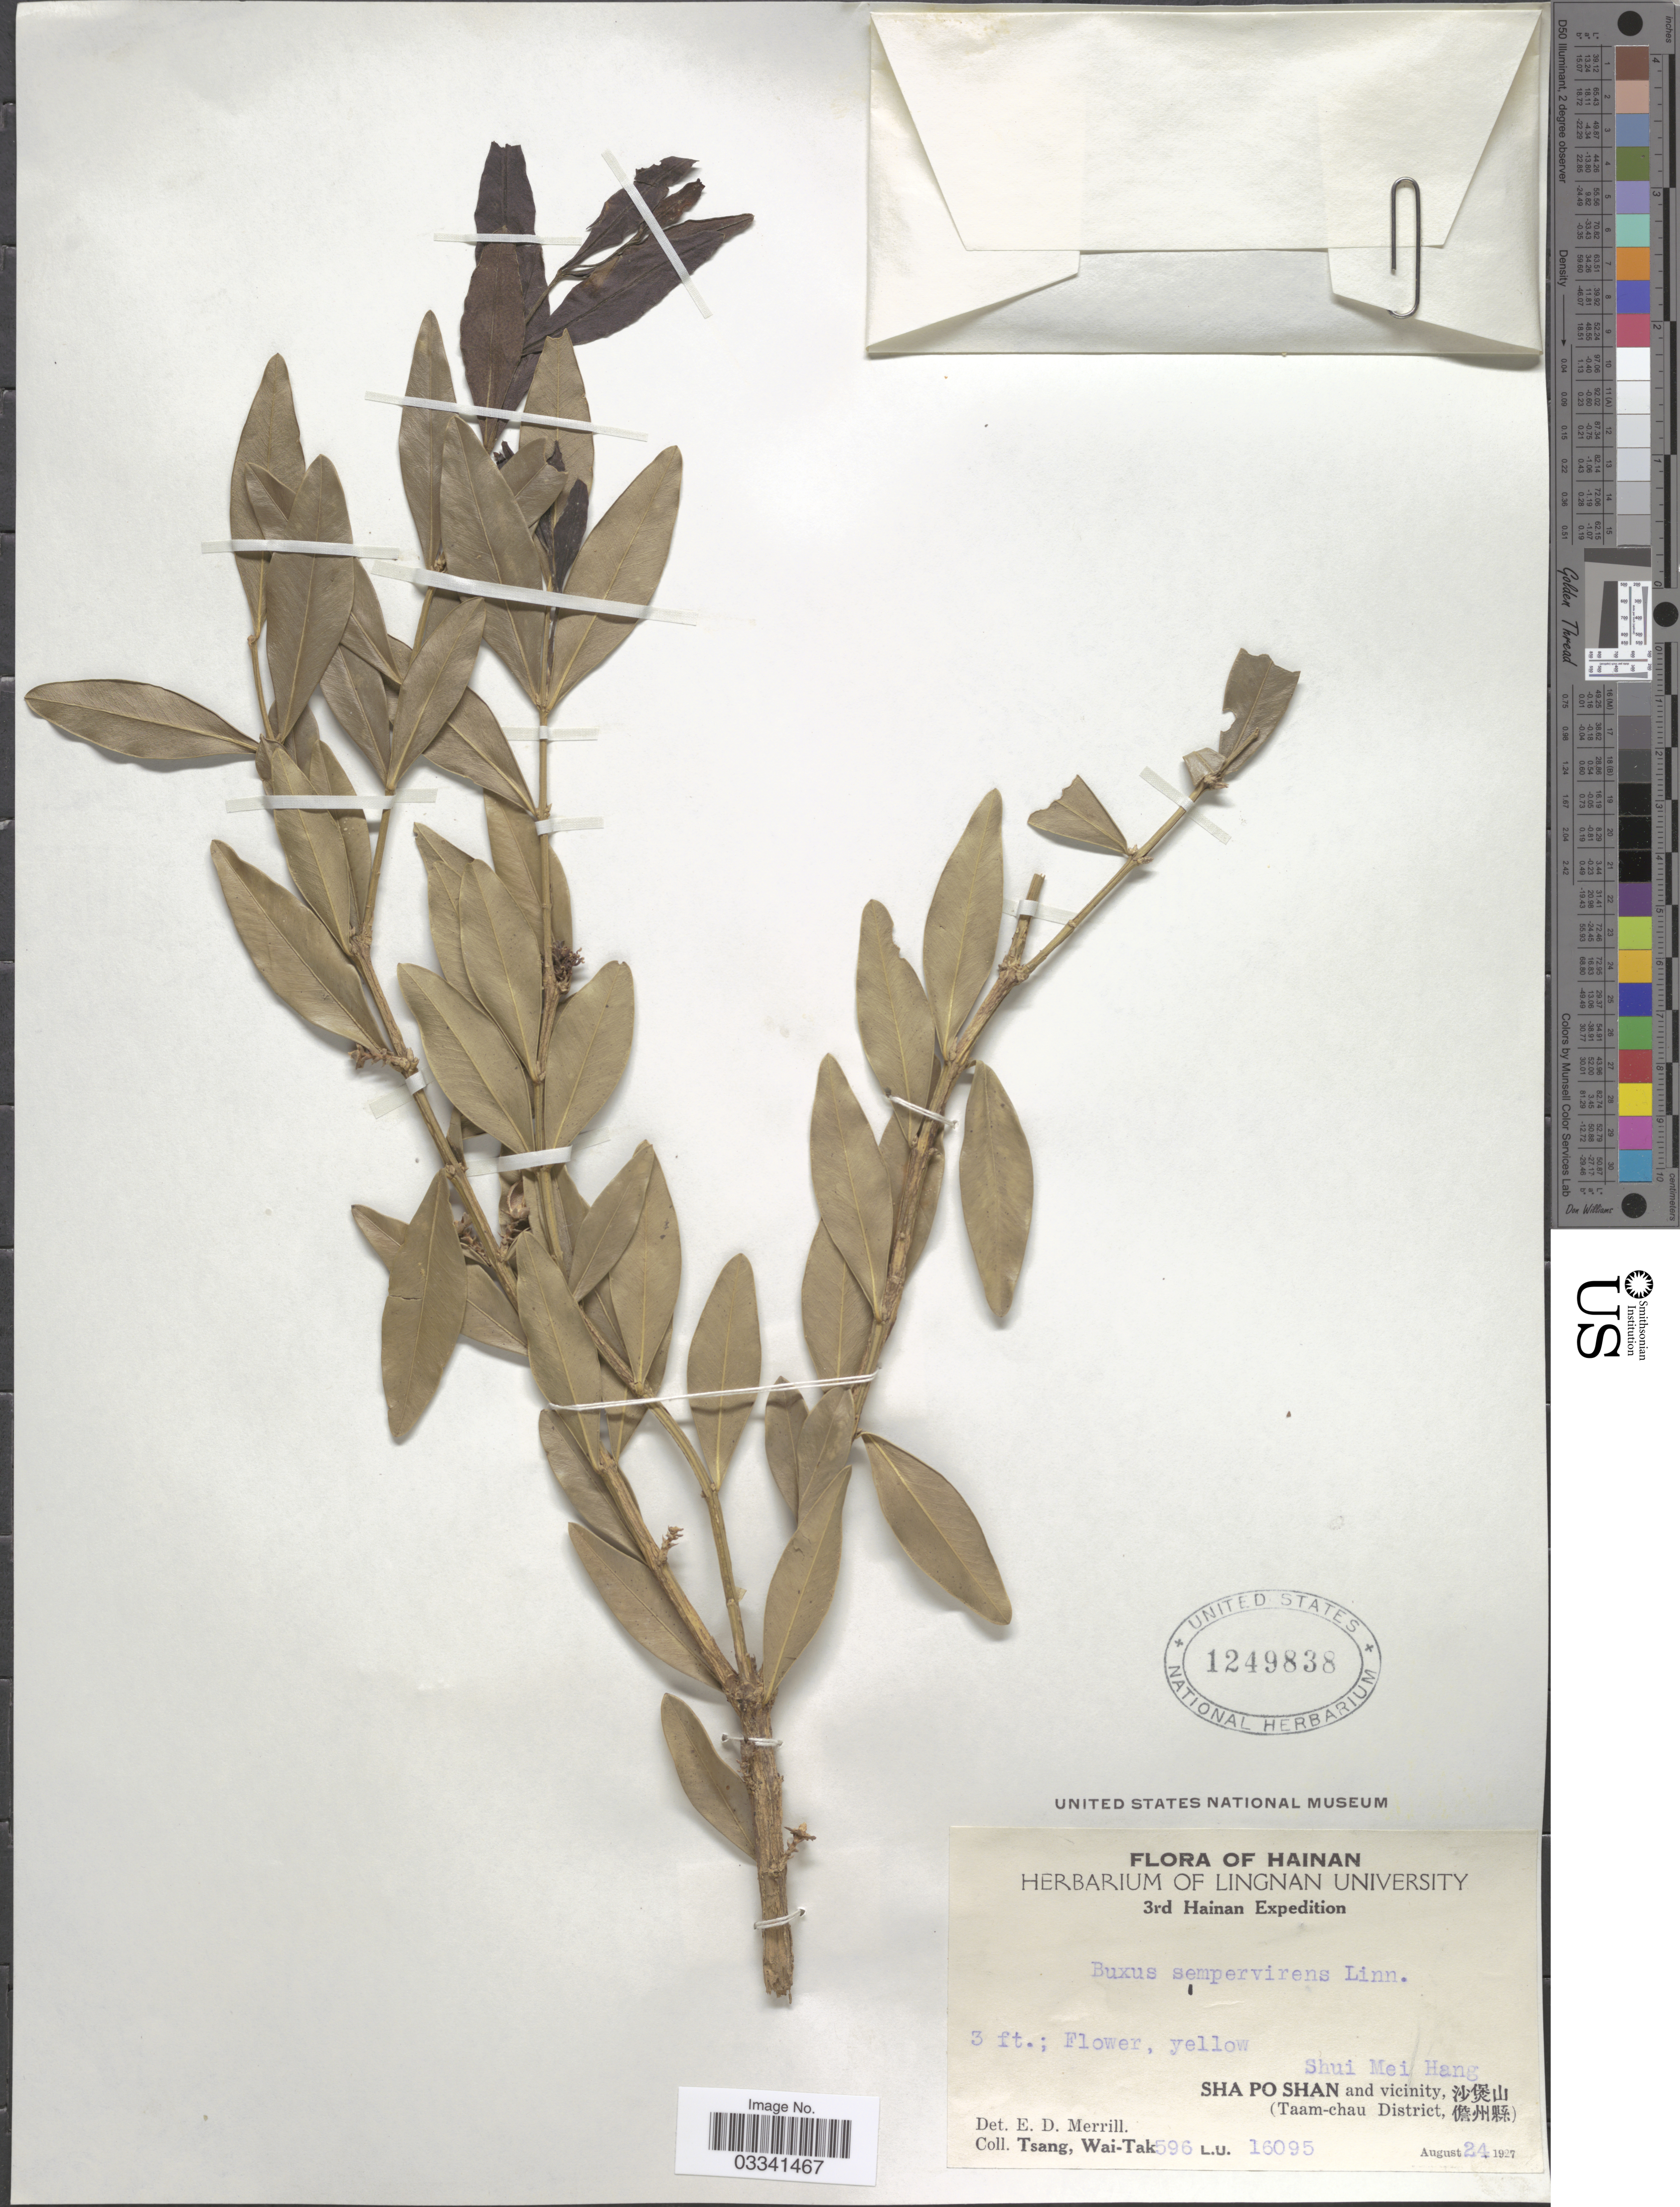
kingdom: Plantae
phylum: Tracheophyta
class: Magnoliopsida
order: Buxales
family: Buxaceae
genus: Buxus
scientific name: Buxus sempervirens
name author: L.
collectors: W. T. Tsang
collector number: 596L.U.16095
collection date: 1927-08-24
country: China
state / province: Hainan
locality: Sha Po Shan and vicinity, Taam-chau District.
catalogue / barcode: US 1249838